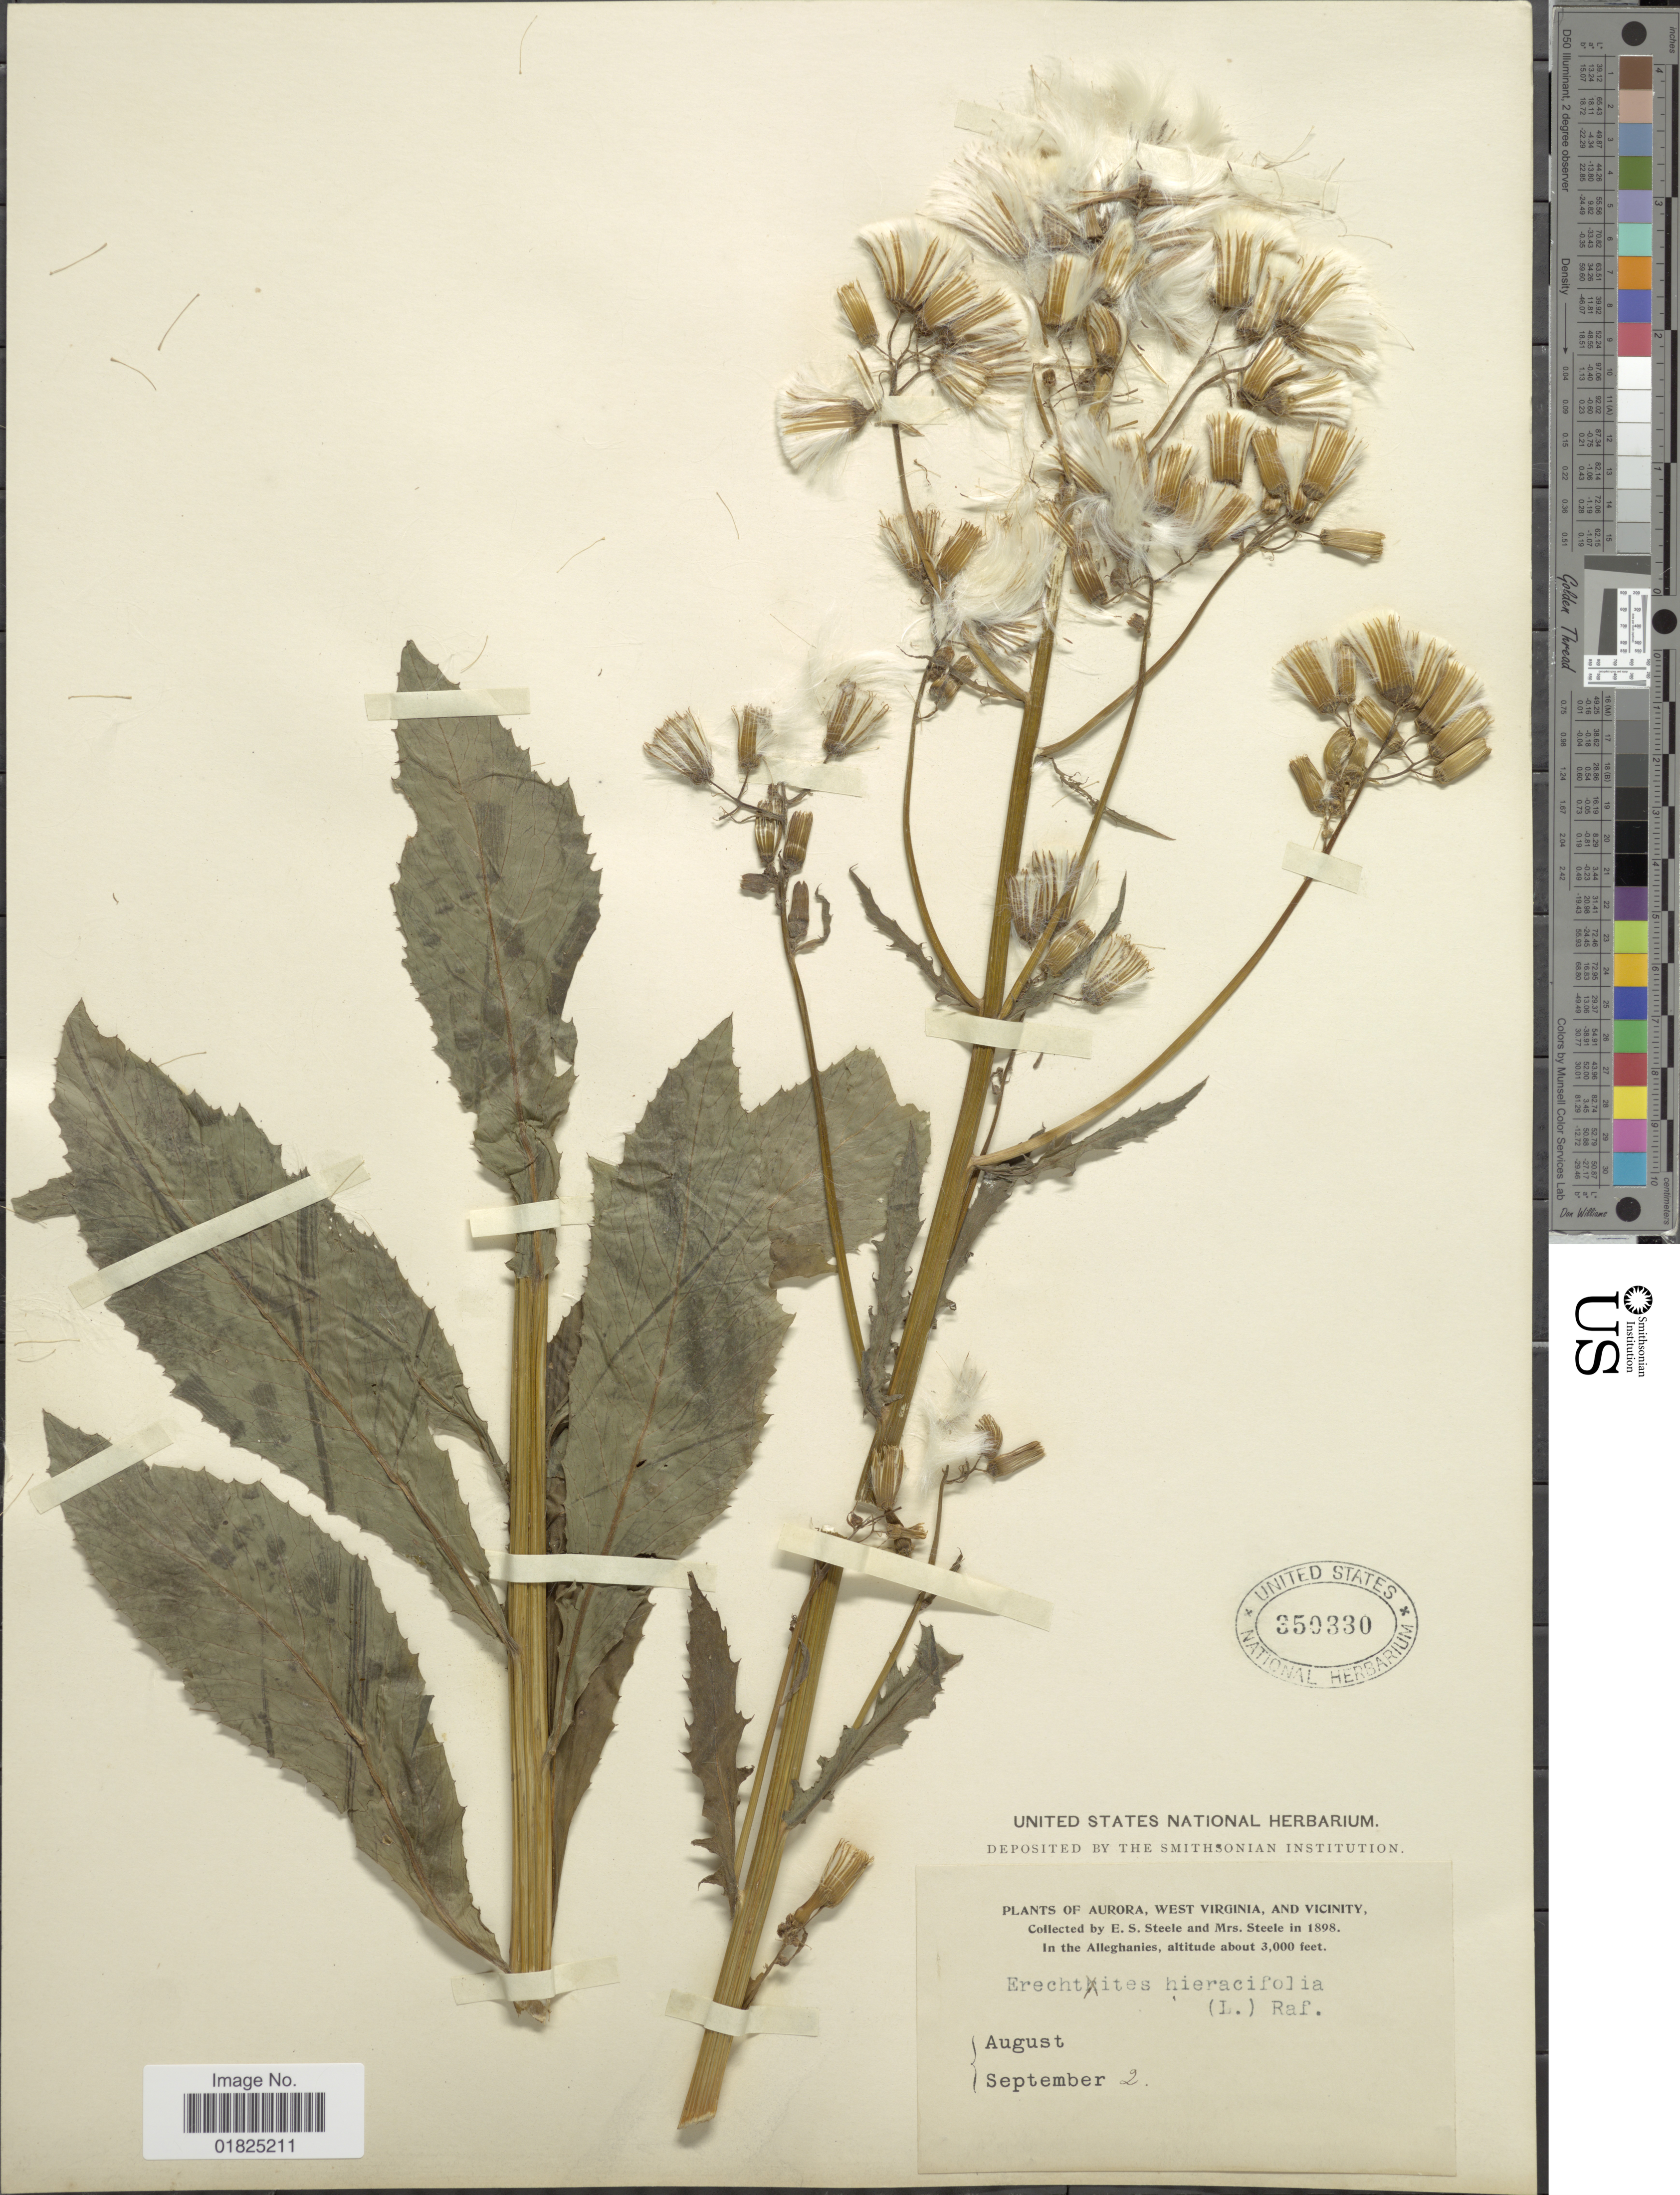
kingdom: Plantae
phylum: Tracheophyta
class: Magnoliopsida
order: Asterales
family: Asteraceae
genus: Erechtites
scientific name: Erechtites hieraciifolius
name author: (L.) Raf. ex DC.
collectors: E. Steele & Mrs. E. S. Steele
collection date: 1898-09-02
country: United States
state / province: West Virginia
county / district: Preston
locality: Aurora, and vicinity. In the Alleghanies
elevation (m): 914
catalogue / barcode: US 350330